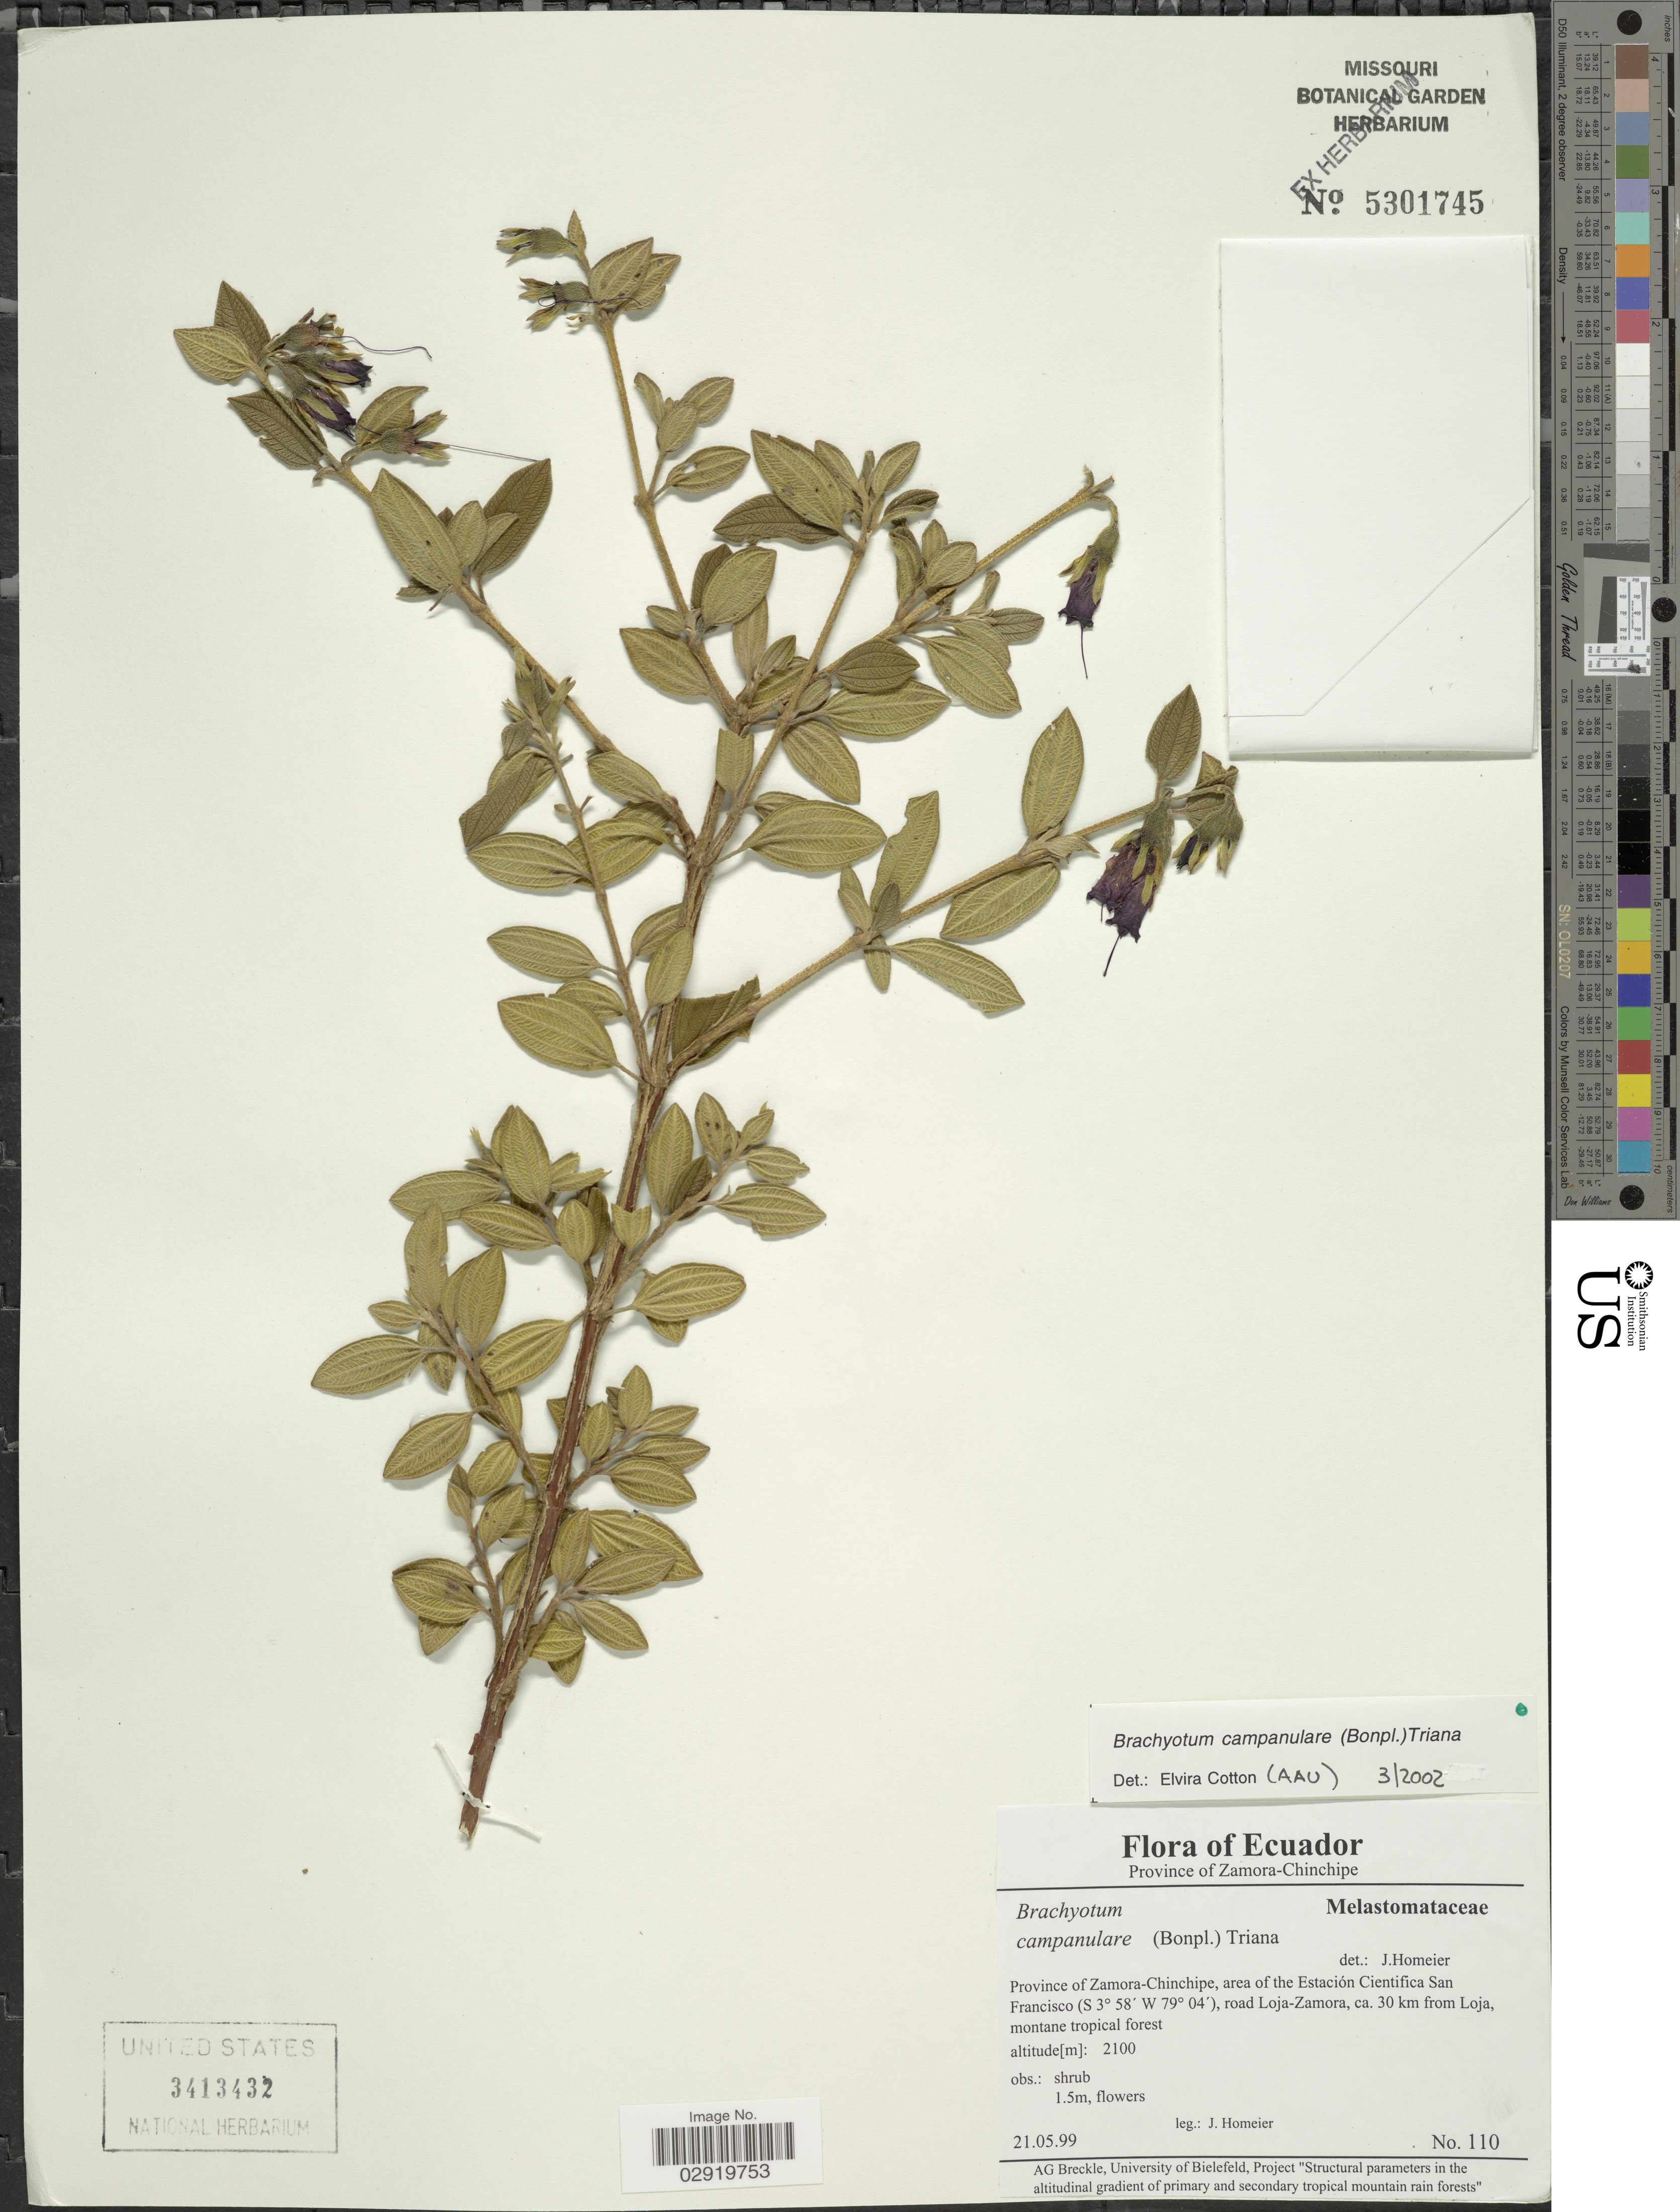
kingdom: Plantae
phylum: Tracheophyta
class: Magnoliopsida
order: Myrtales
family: Melastomataceae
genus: Brachyotum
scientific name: Brachyotum campanulare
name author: (Bonpl.) Triana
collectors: J. Homeier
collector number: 110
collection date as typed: Transcribed d/m/y: 21/5/99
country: Ecuador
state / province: Zamora-Chinchipe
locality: Area of the Estación Cientifica San Francisco, road Loja-Zamora, ca. 30 km from Loja.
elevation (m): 2100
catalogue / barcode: US 3413432